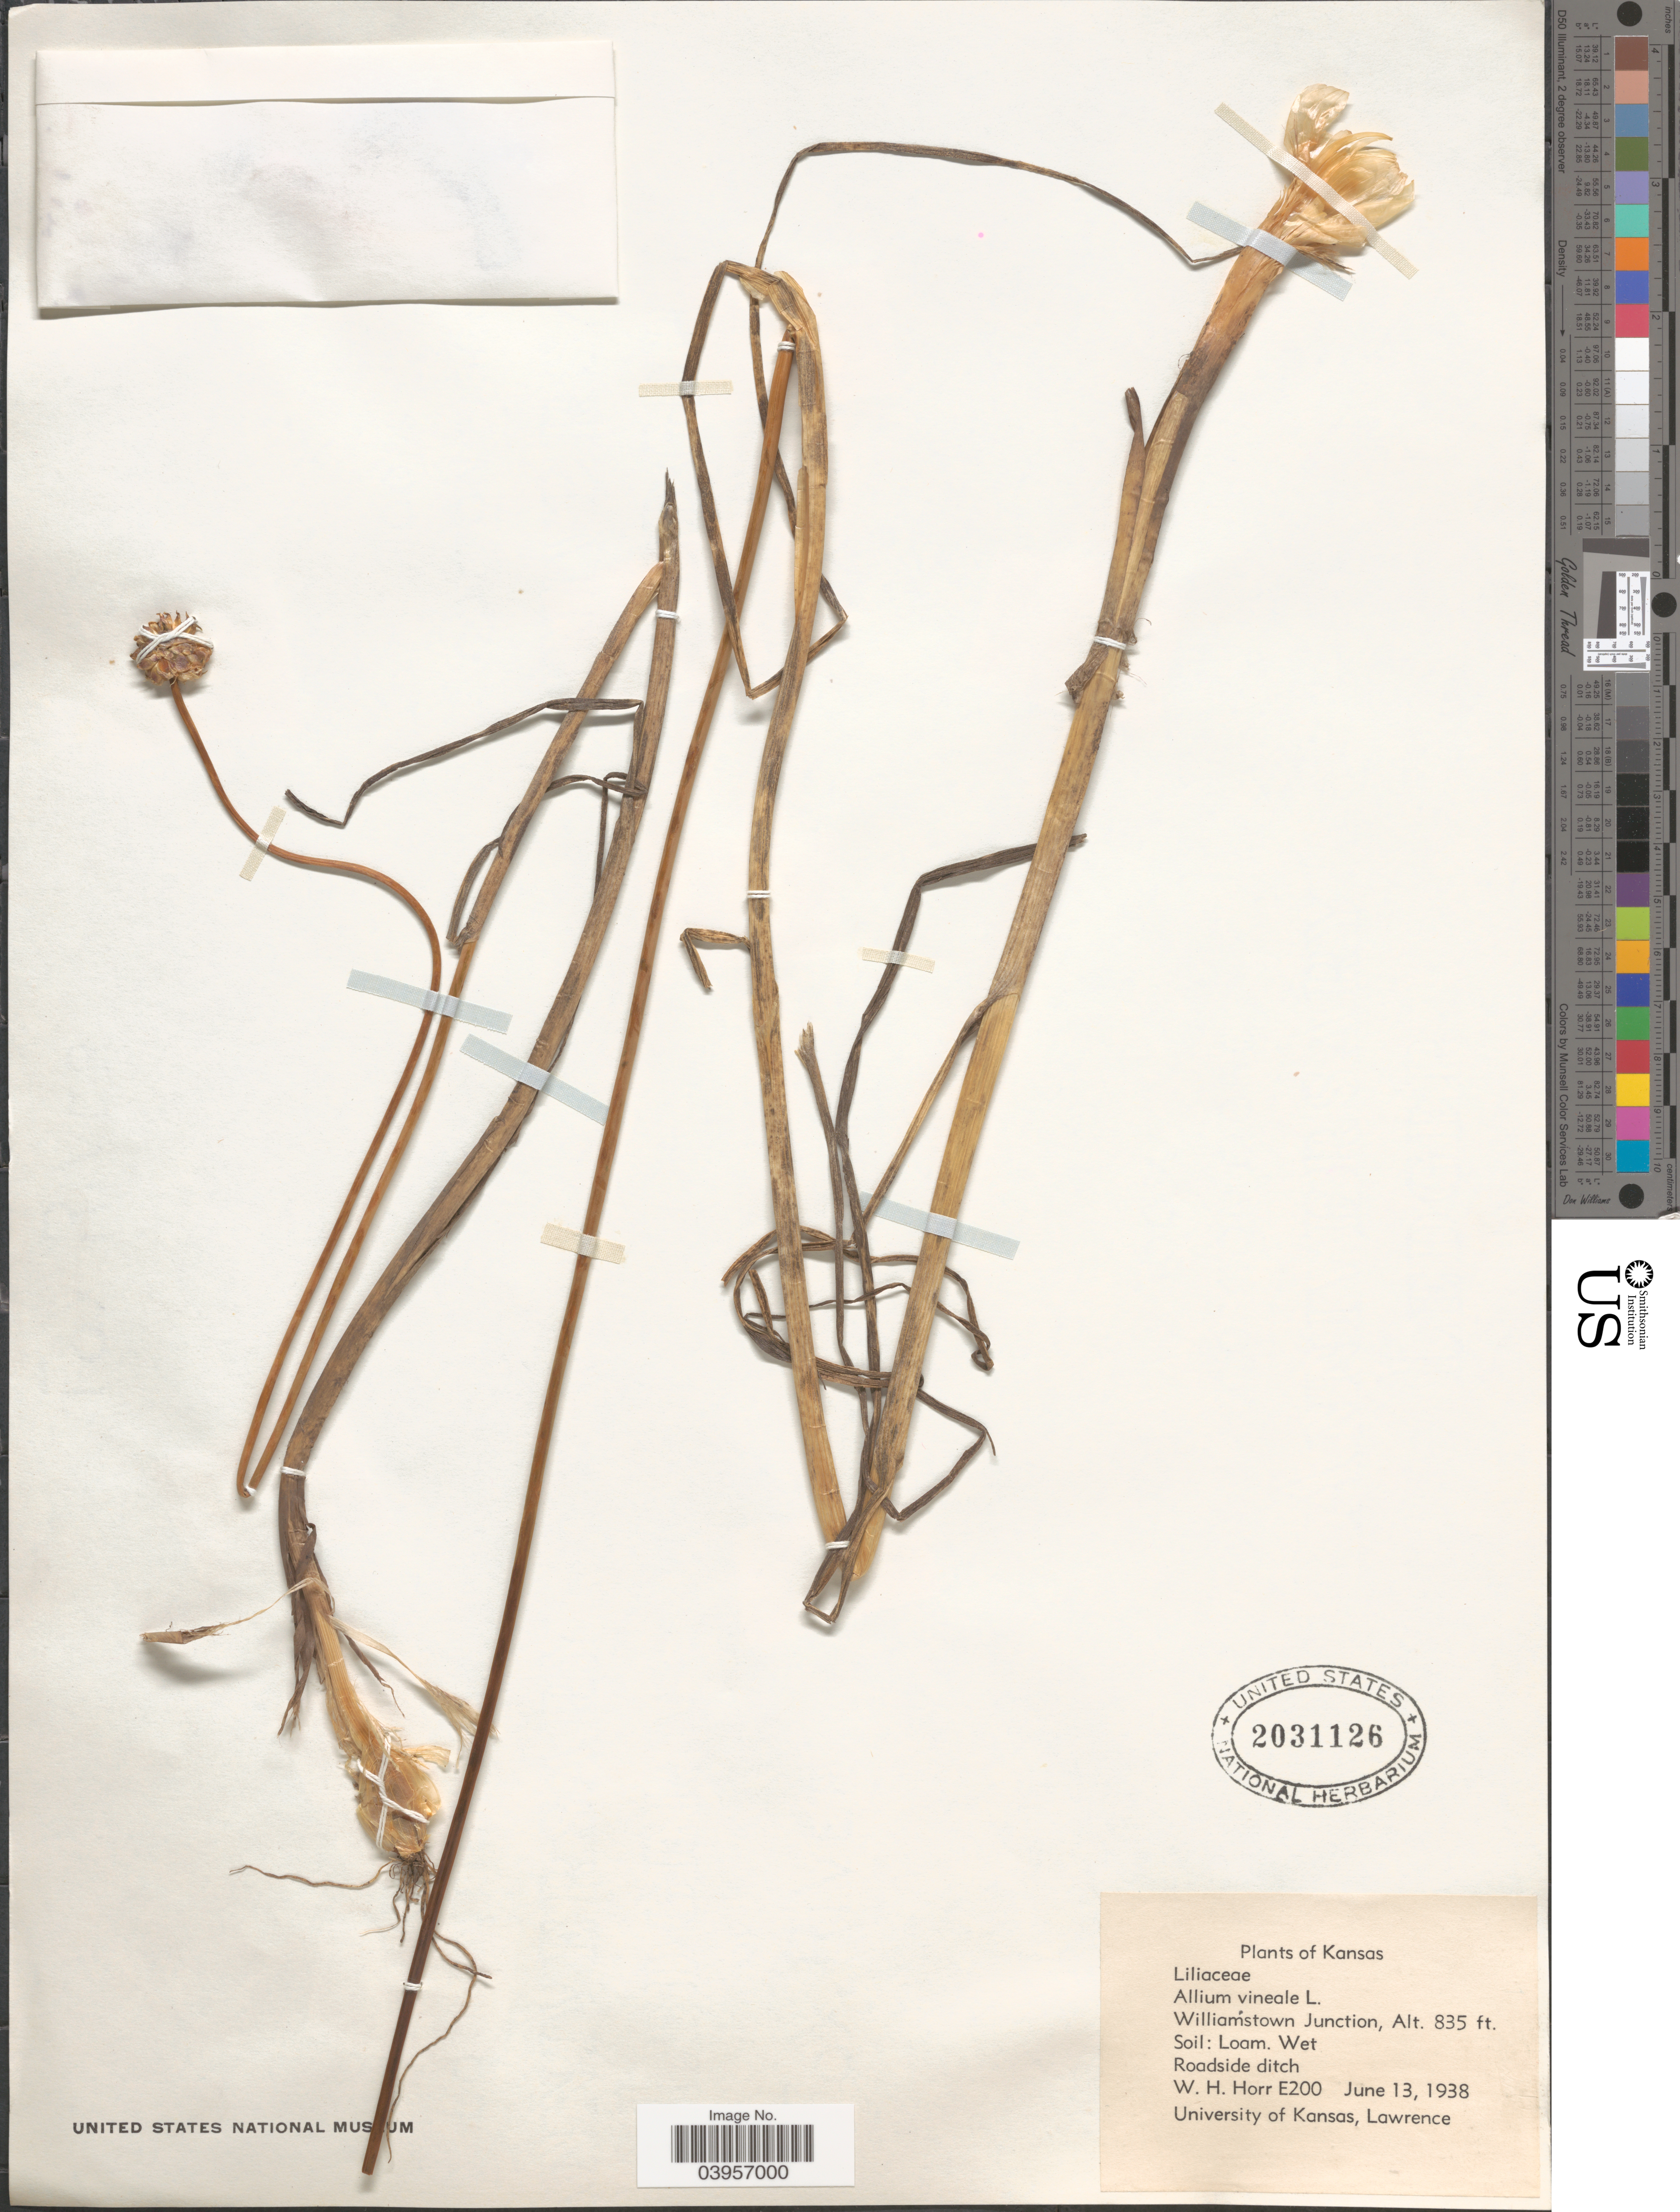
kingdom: Plantae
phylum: Tracheophyta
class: Liliopsida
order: Asparagales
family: Amaryllidaceae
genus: Allium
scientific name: Allium vineale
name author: L.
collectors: W. H. Horr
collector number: E200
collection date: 1938-06-13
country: United States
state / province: Kansas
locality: Williamstown Junction.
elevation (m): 255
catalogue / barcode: US 2031126